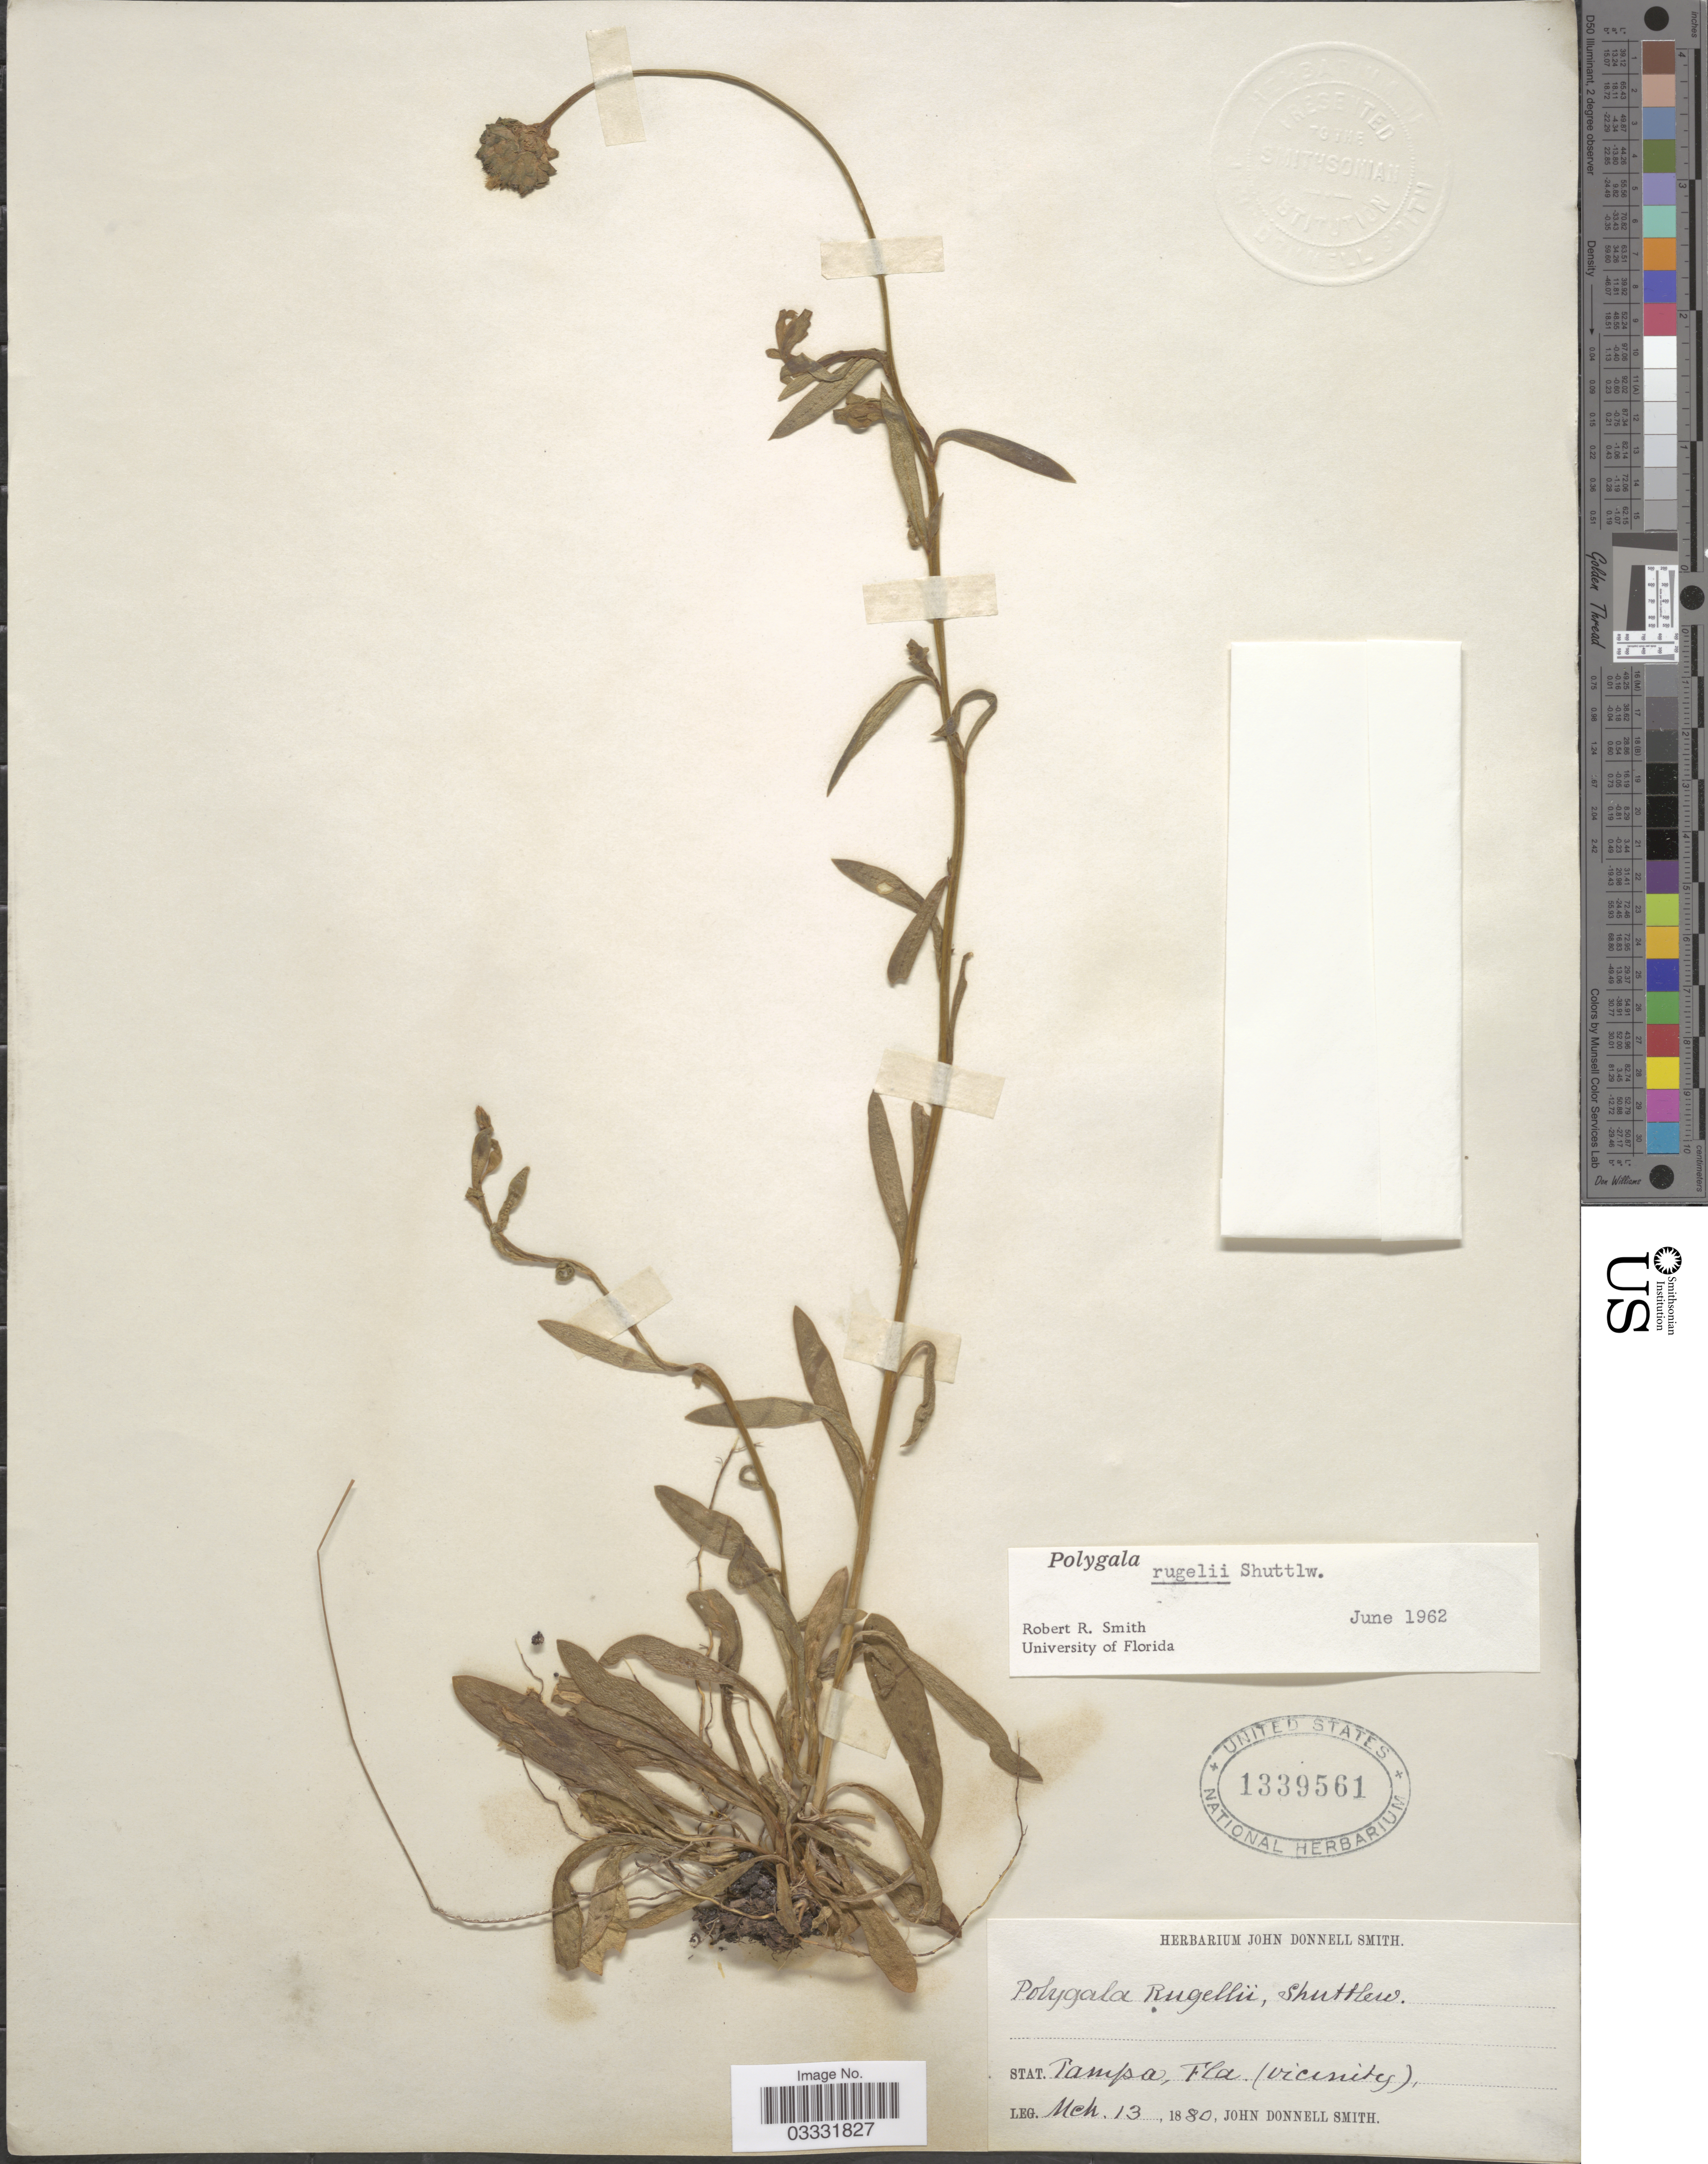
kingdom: Plantae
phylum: Tracheophyta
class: Magnoliopsida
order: Fabales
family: Polygalaceae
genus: Polygala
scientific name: Polygala rugelii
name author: Shuttlew. ex Chapm.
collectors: J. Donnell Smith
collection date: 1880-03-13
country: United States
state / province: Florida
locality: Stat. Tampa, Fla. (vicinity).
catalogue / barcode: US 1339561